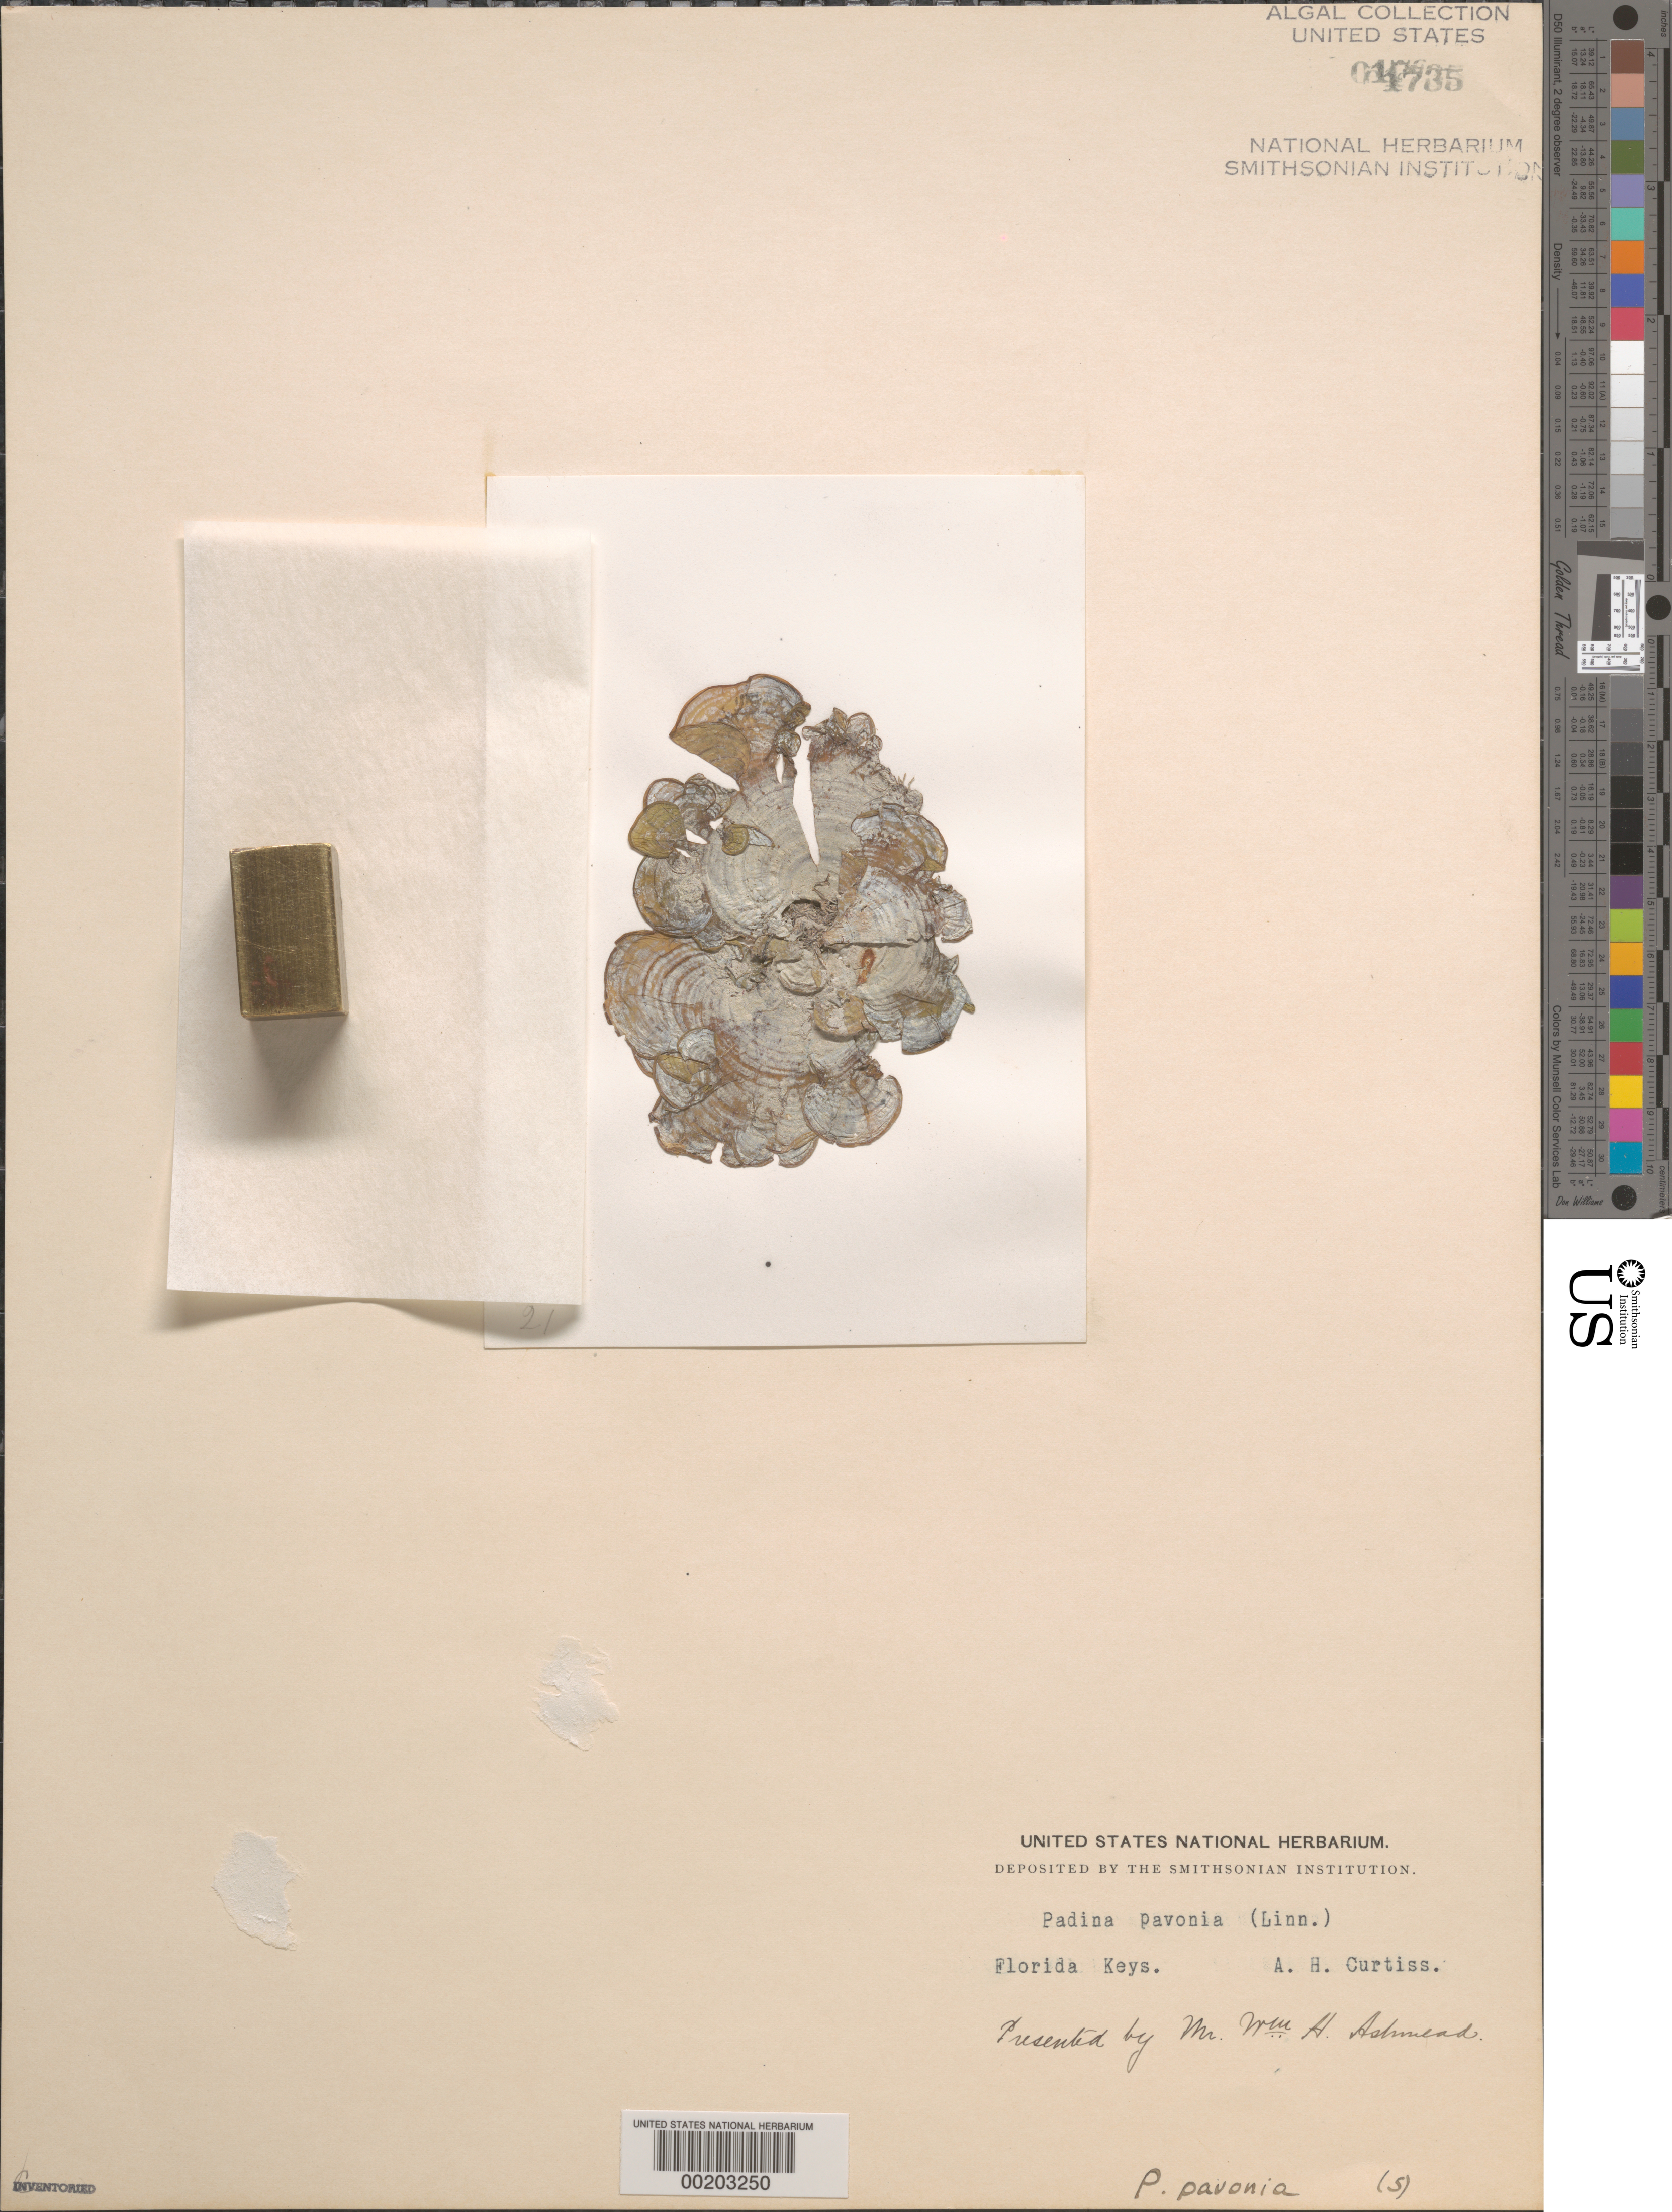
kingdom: Chromista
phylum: Ochrophyta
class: Phaeophyceae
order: Dictyotales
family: Dictyotaceae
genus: Padina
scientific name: Padina pavonica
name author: (L.) Thivy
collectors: A. H. Curtiss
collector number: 21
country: United States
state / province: Florida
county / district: Monroe County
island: Florida Keys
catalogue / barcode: US 1735